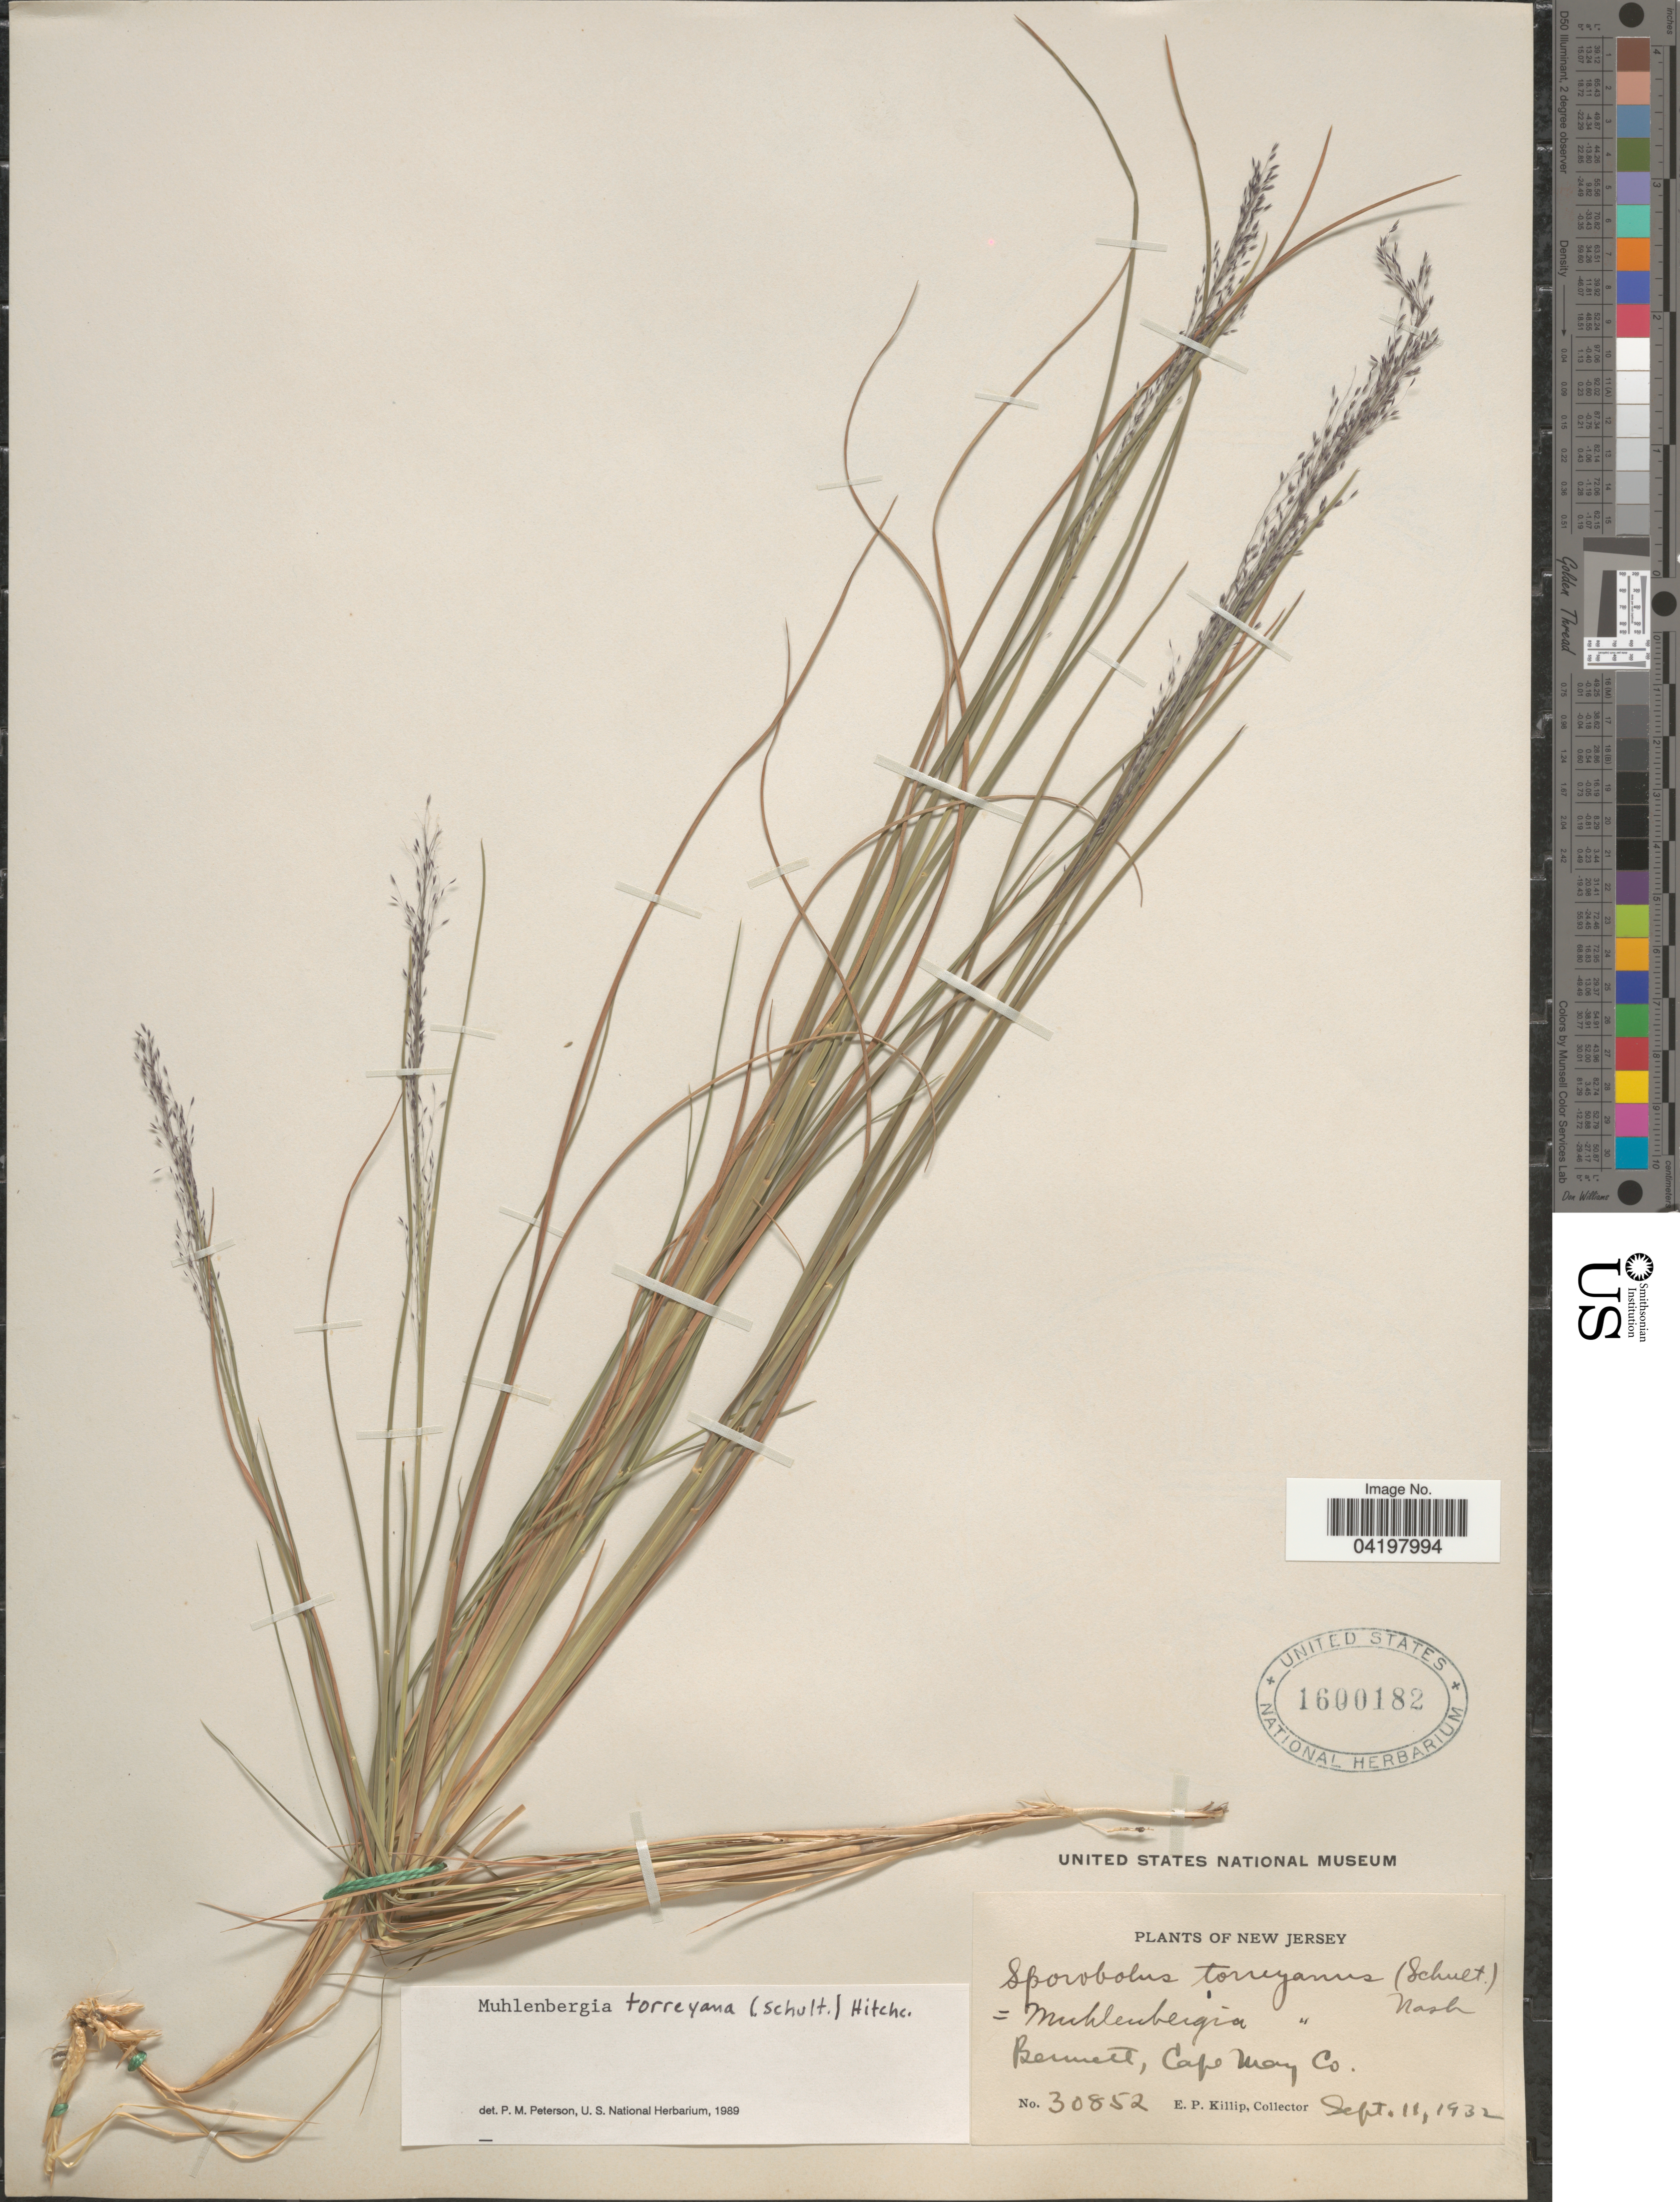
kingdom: Plantae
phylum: Tracheophyta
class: Liliopsida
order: Poales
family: Poaceae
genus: Muhlenbergia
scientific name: Muhlenbergia torreyana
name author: (Schult.) Hitchc.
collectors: E. P. Killip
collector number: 30852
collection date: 1932-09-11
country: United States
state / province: New Jersey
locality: Bennett, Cape May Co.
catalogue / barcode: US 1600182